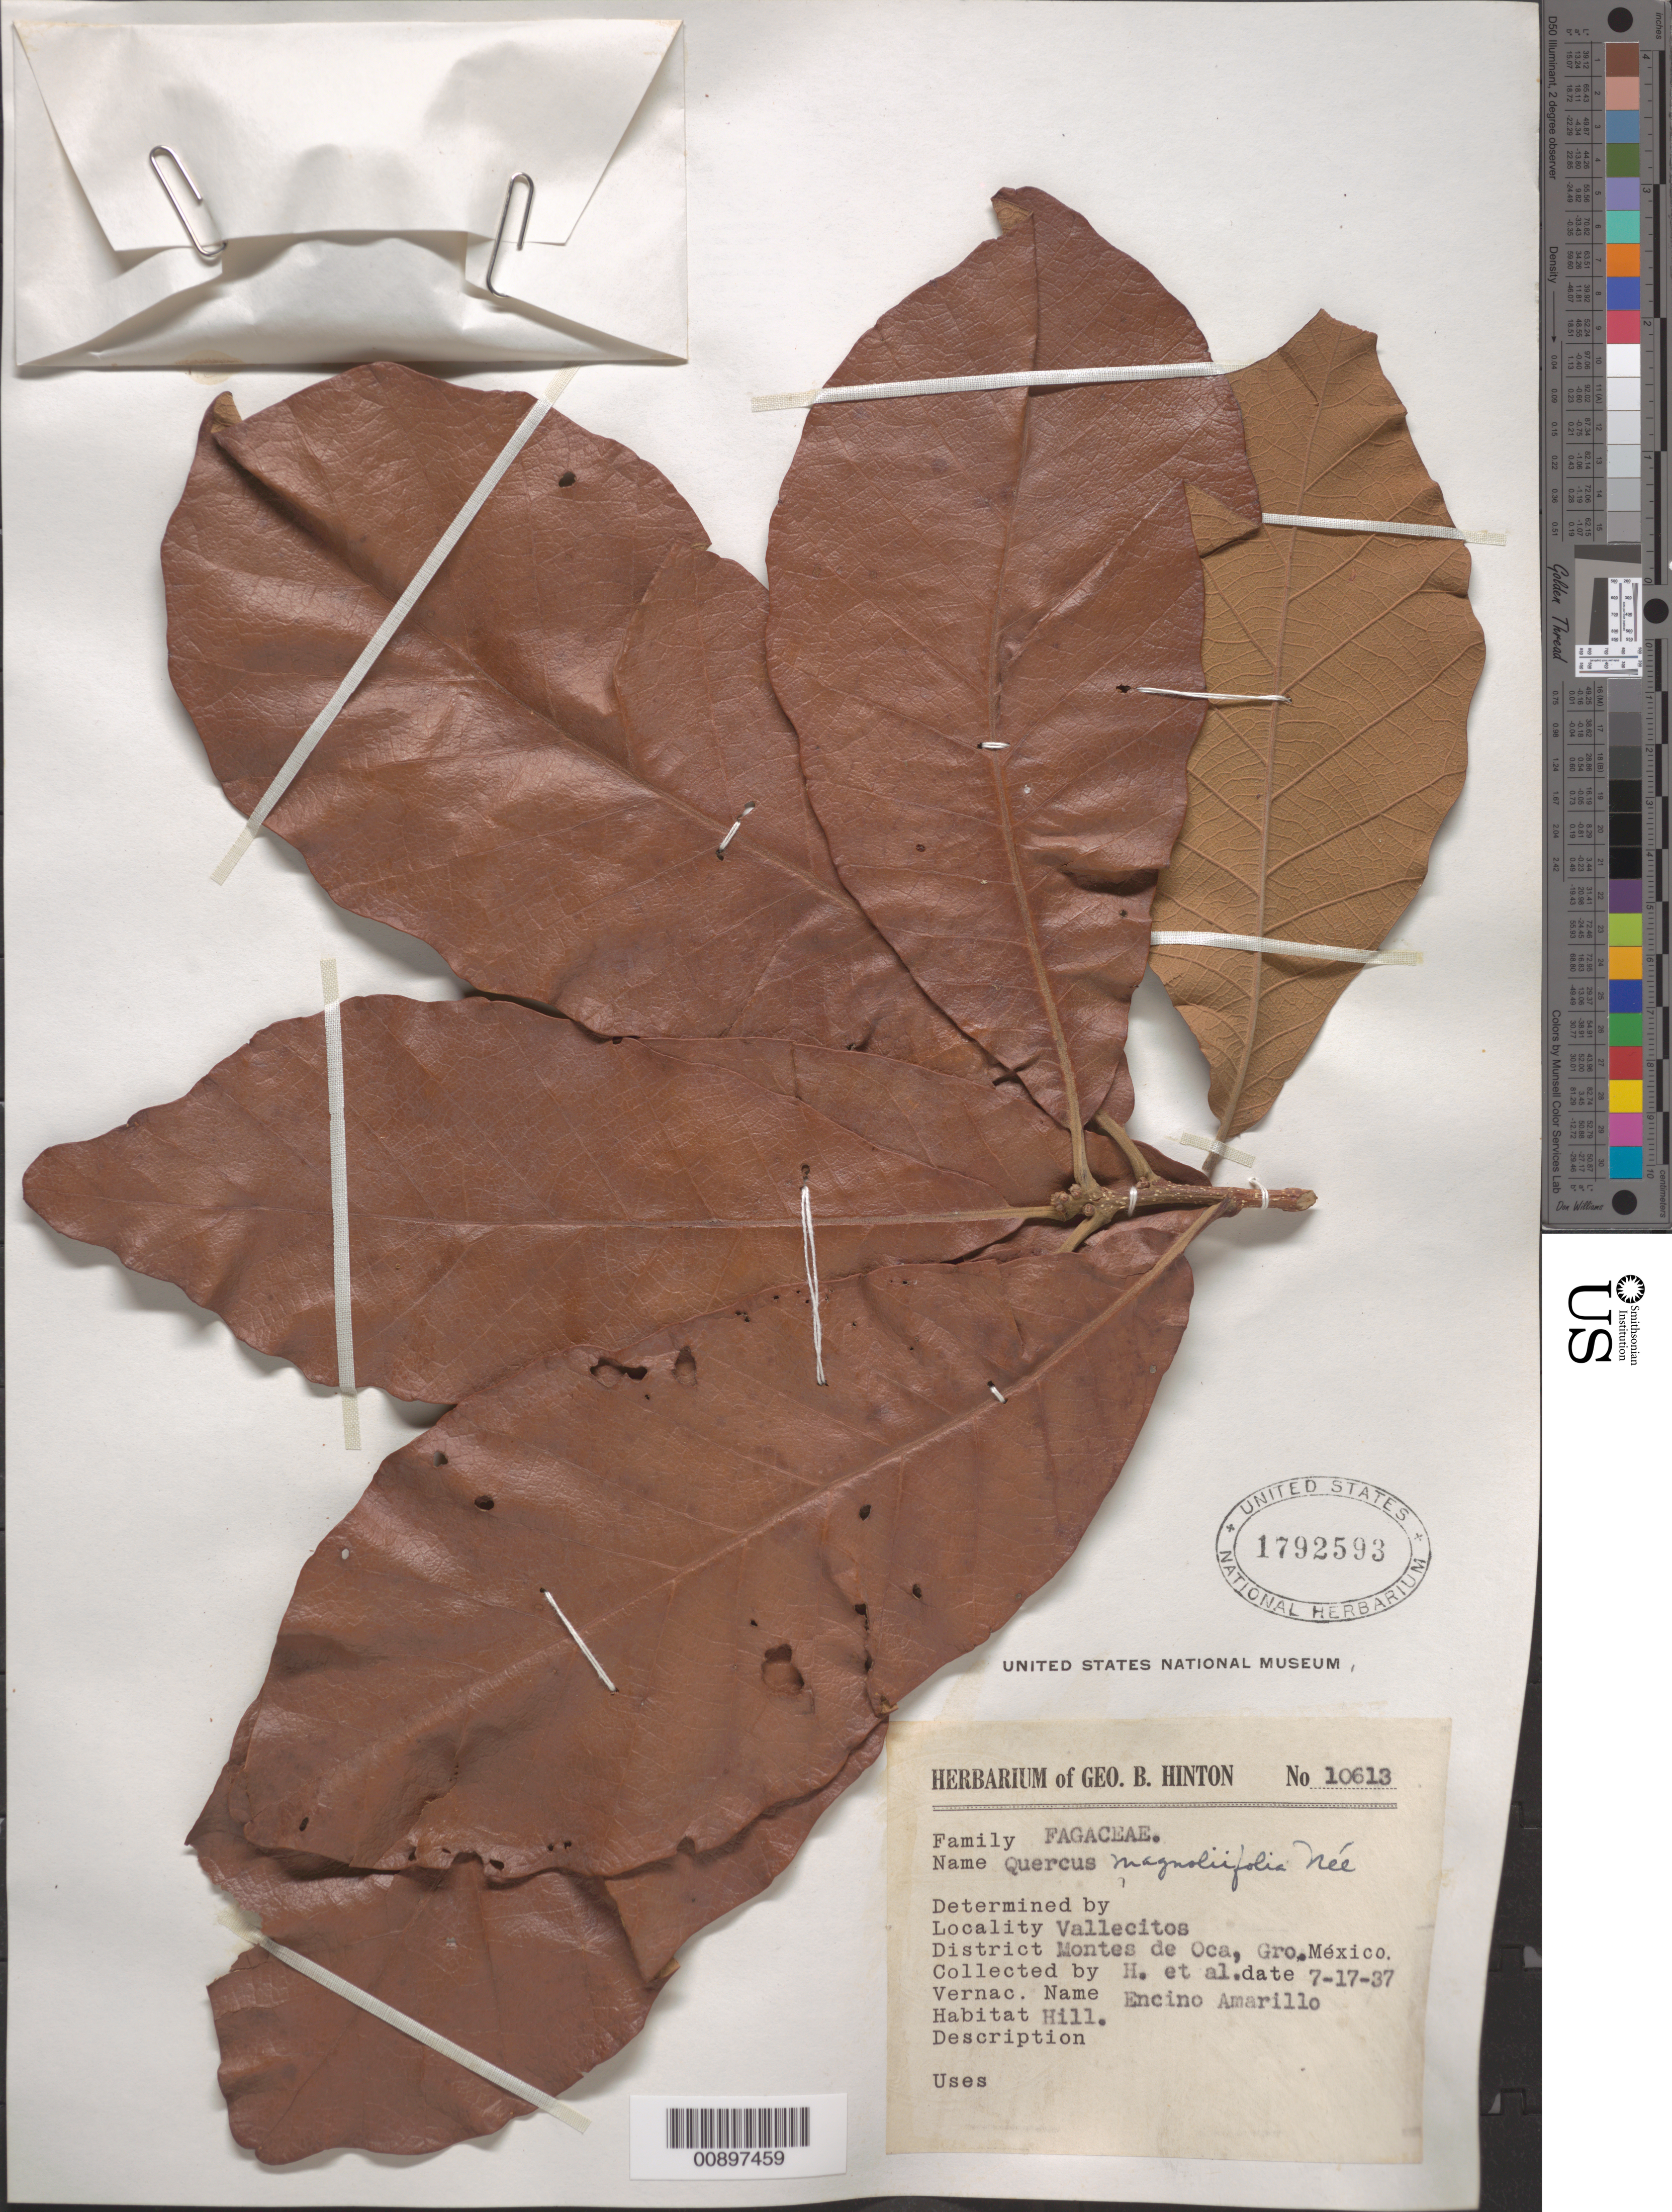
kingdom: Plantae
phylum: Tracheophyta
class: Magnoliopsida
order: Fagales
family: Fagaceae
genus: Quercus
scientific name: Quercus magnoliifolia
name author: Née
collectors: G. B. Hinton & et al.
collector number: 10613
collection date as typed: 17 Jul 1937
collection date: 1937-07-17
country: Mexico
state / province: Guerrero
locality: Vallecitos, District Montes de Oca, Guerrero.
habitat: Hill.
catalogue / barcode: US 1792593